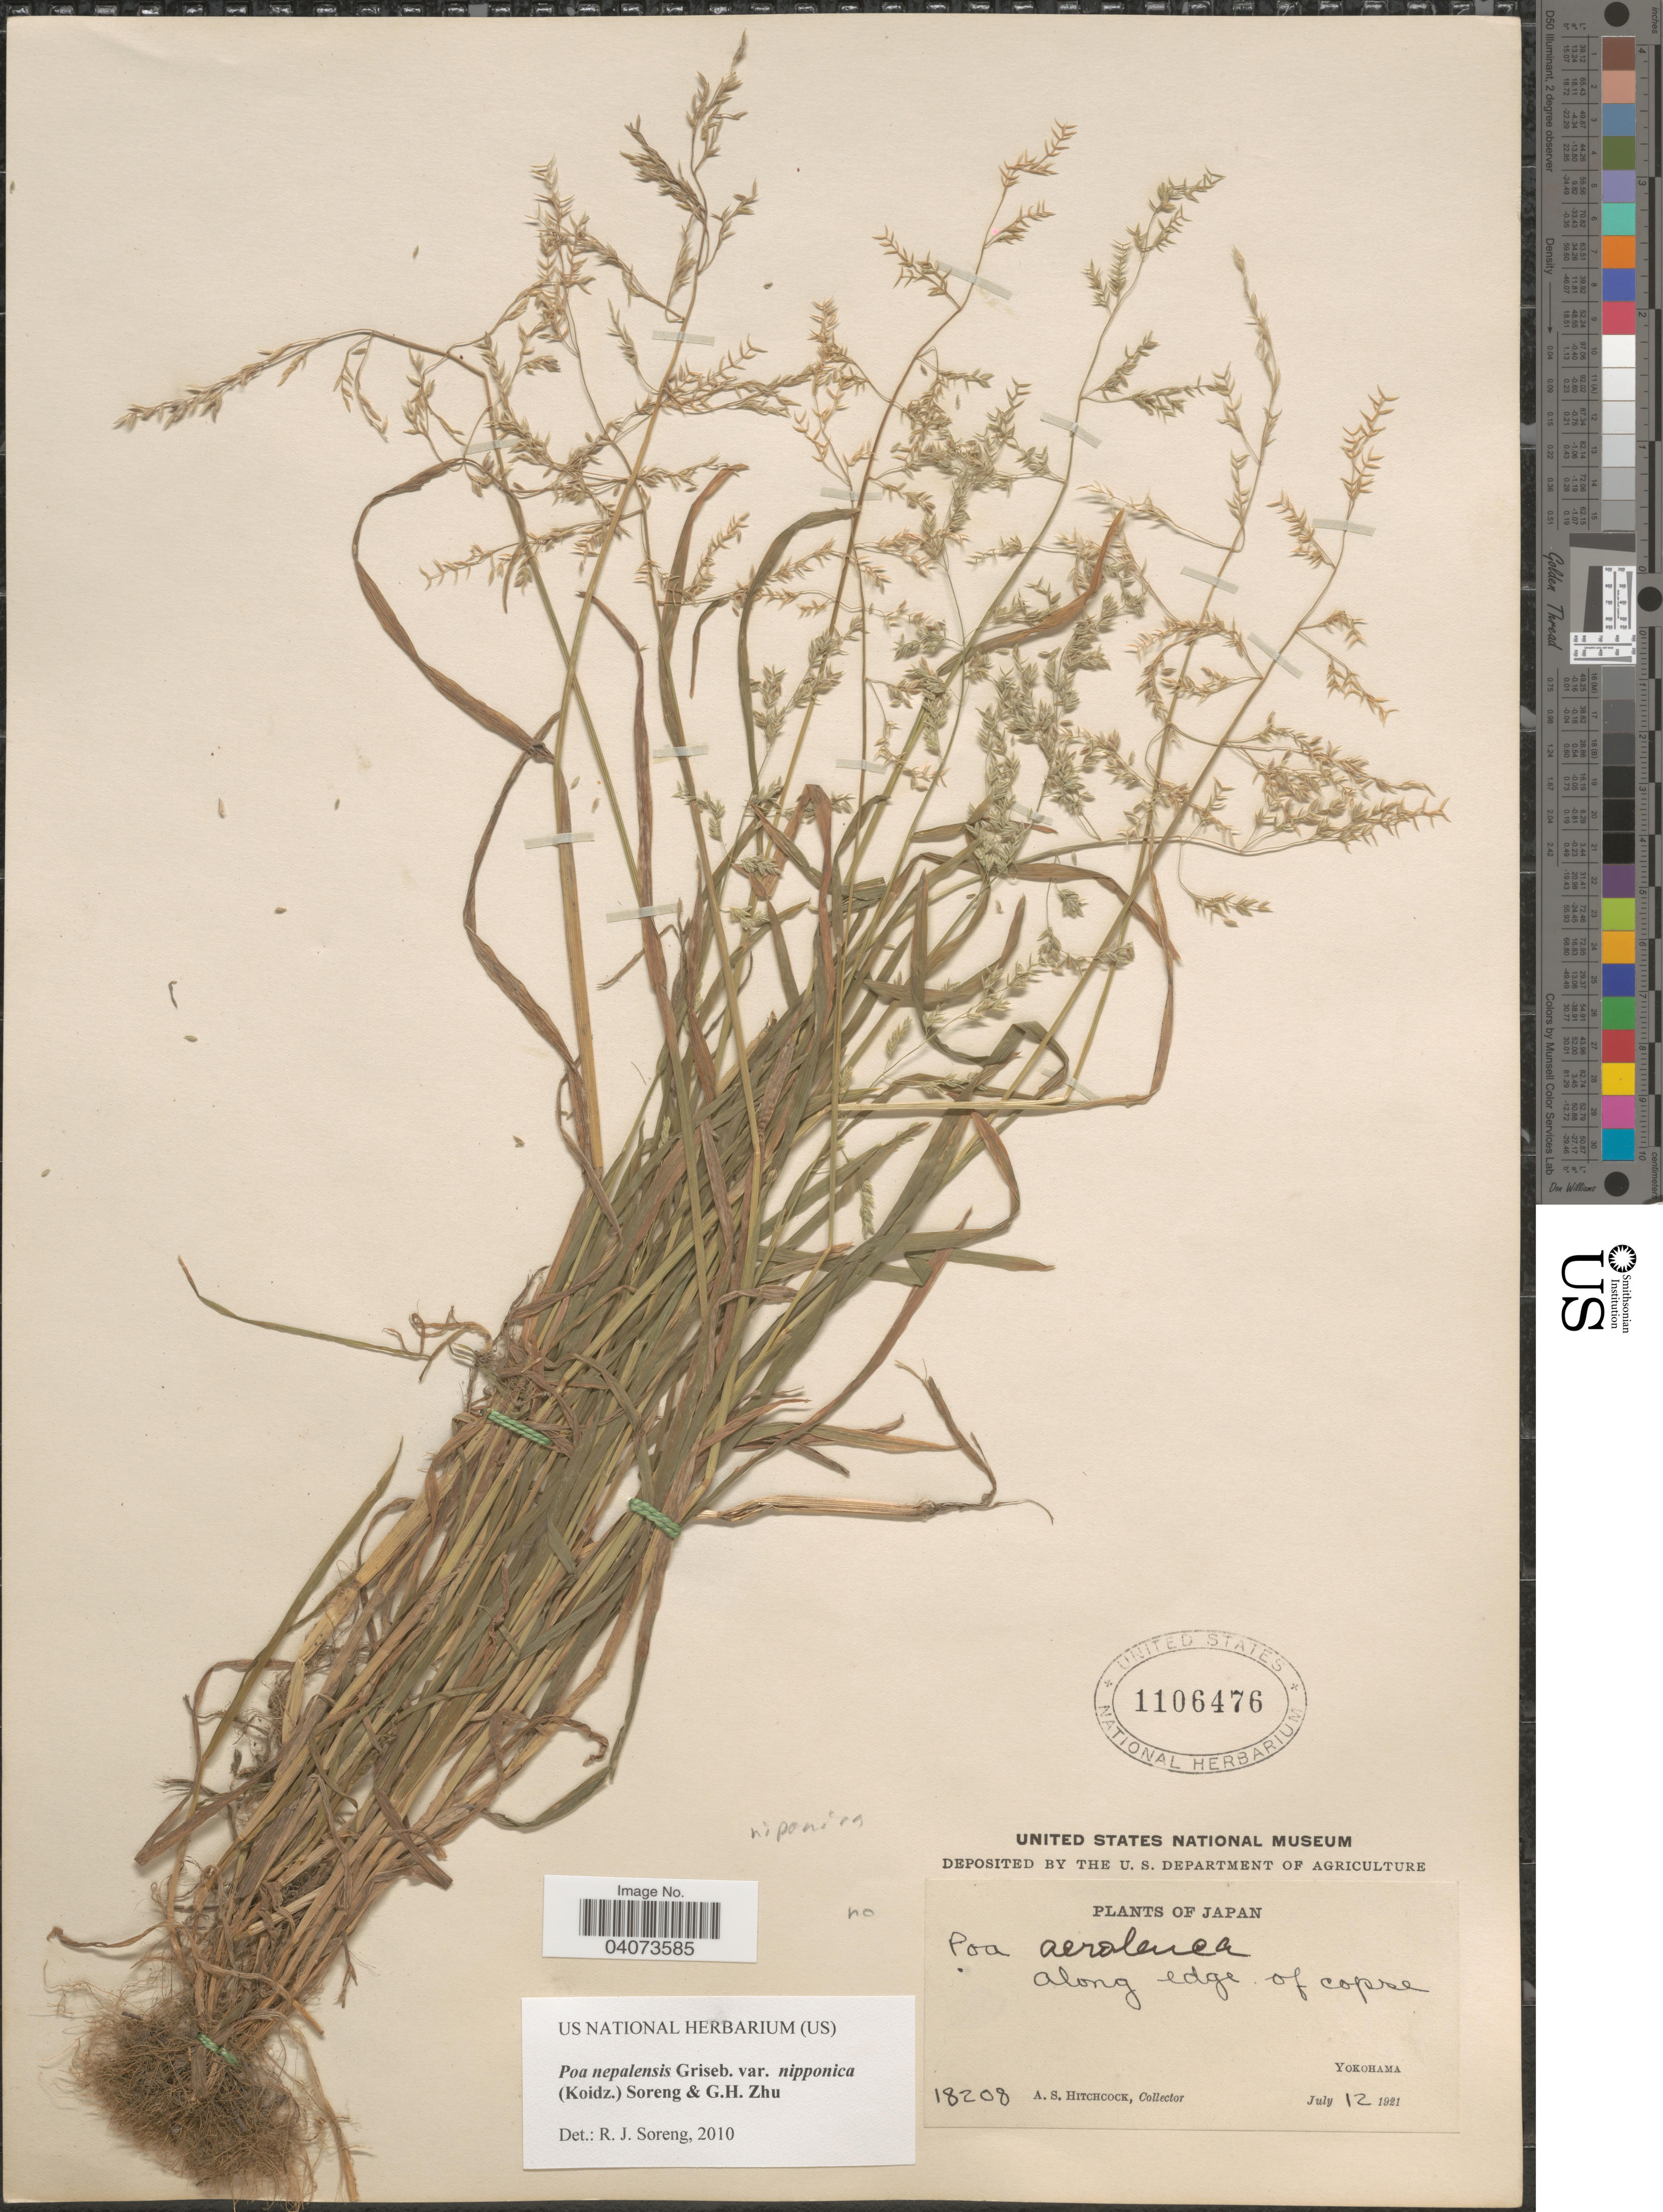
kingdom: Plantae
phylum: Tracheophyta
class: Liliopsida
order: Poales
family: Poaceae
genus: Poa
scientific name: Poa nepalensis var. nipponica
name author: (Koidz.) Soreng & G.H. Zhu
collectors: A. S. Hitchcock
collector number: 18208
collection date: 1921-07-12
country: Japan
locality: Along edge of copse. Yokohama.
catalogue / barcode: US 1106476